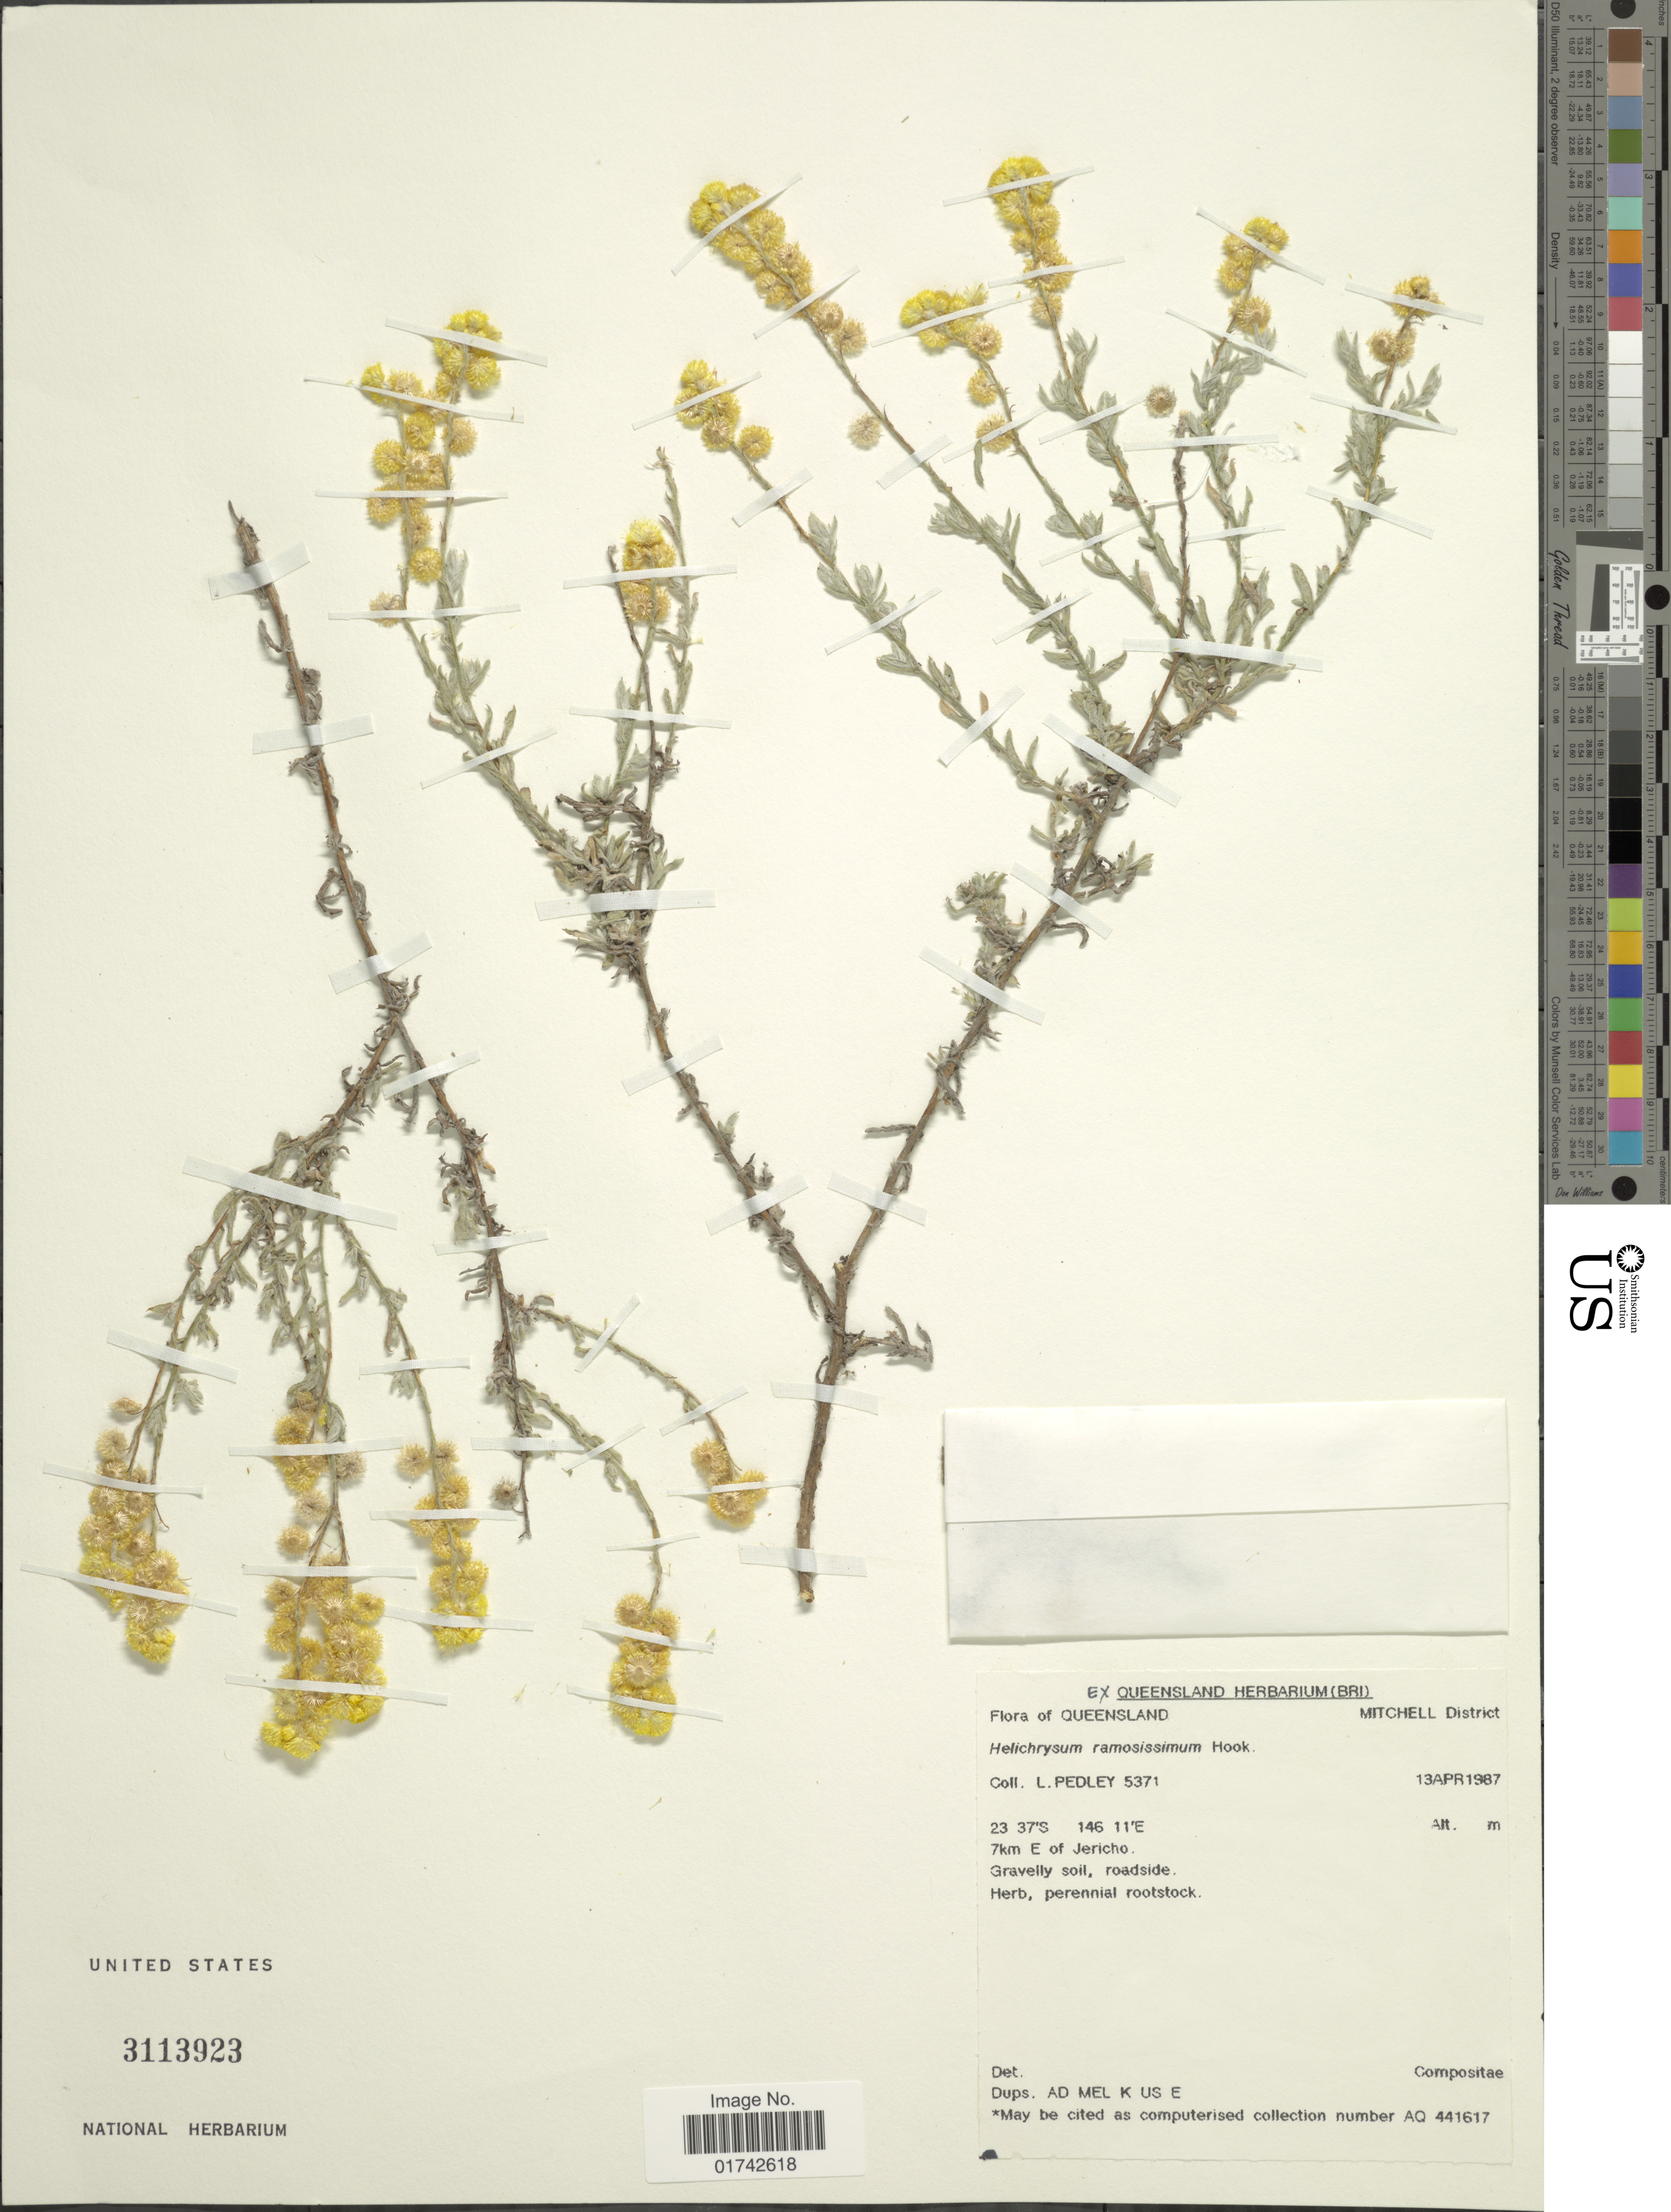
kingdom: Plantae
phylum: Tracheophyta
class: Magnoliopsida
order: Asterales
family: Asteraceae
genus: Helichrysum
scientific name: Helichrysum ramosissimum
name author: Hook.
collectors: L. Pedley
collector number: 5371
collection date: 1987-04-13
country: Australia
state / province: Queensland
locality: Mitchell District. 7 km E of Jericho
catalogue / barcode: US 3113923